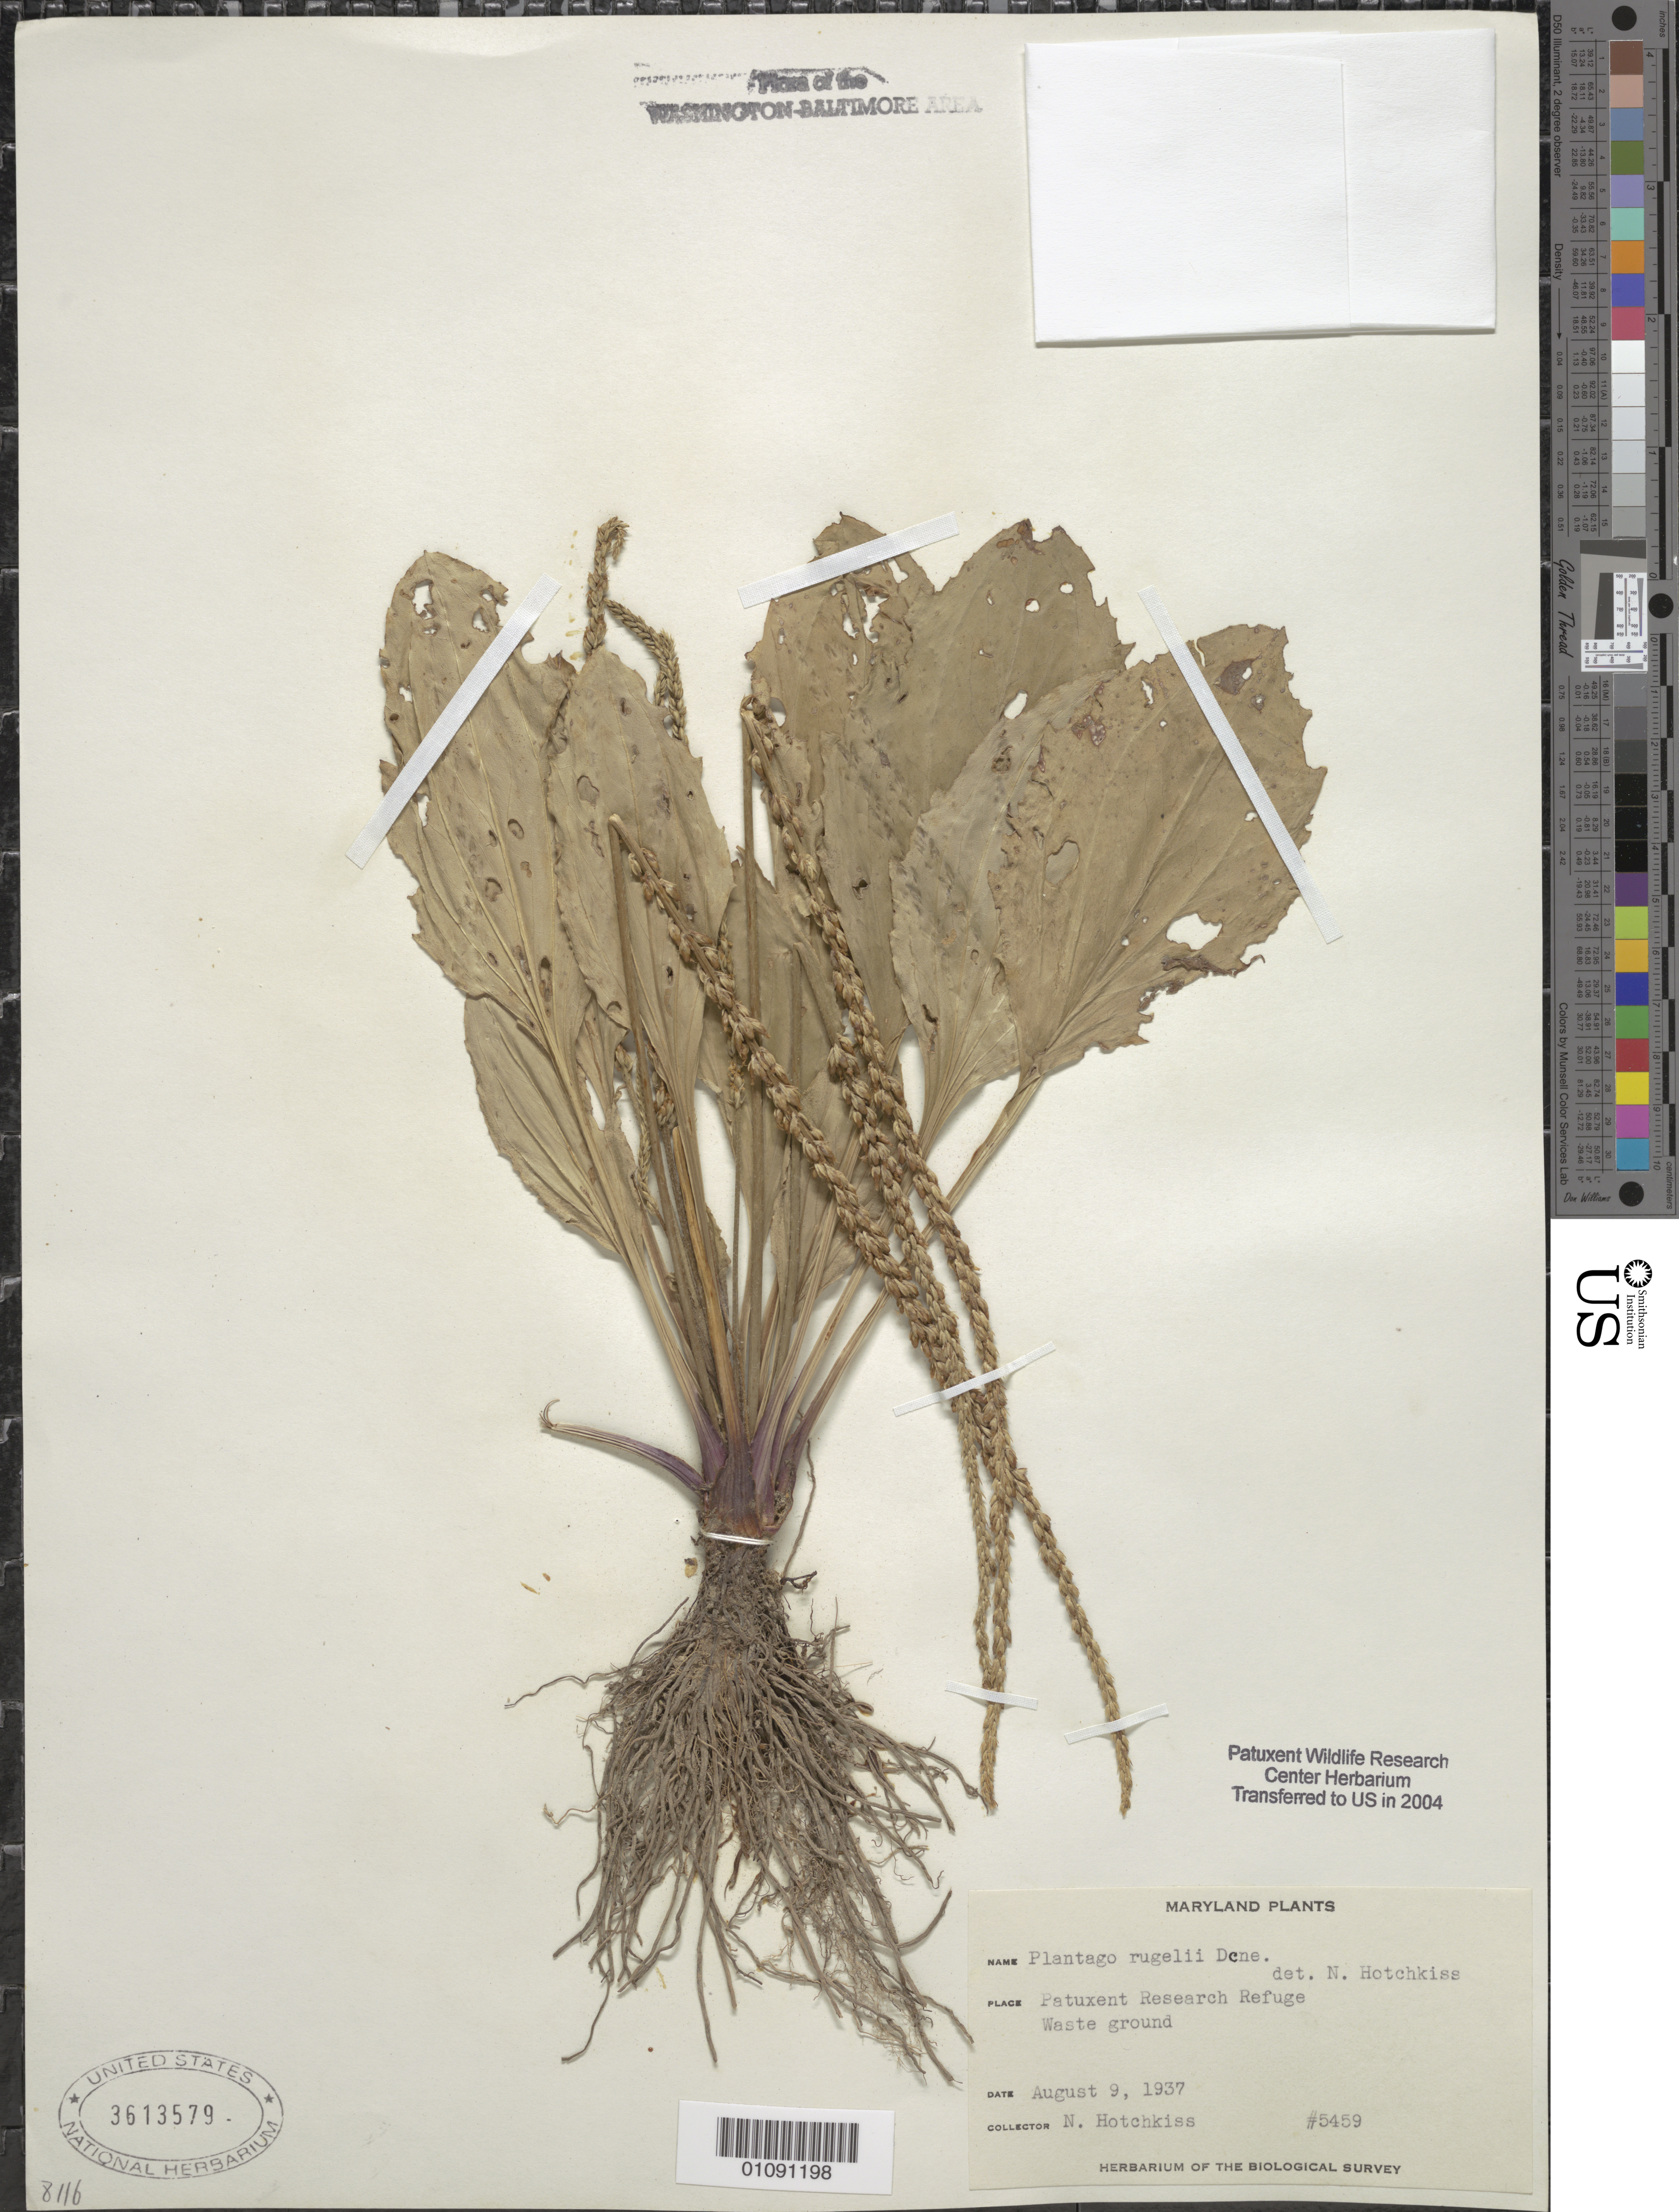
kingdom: Plantae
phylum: Tracheophyta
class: Magnoliopsida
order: Lamiales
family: Plantaginaceae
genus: Plantago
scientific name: Plantago rugelii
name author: Decne.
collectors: N. Hotchkiss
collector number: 5459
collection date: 1937-08-09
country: United States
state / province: Maryland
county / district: Prince George's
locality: Patuxent Wildlife Refuge.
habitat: Waste ground.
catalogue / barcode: US 3613579